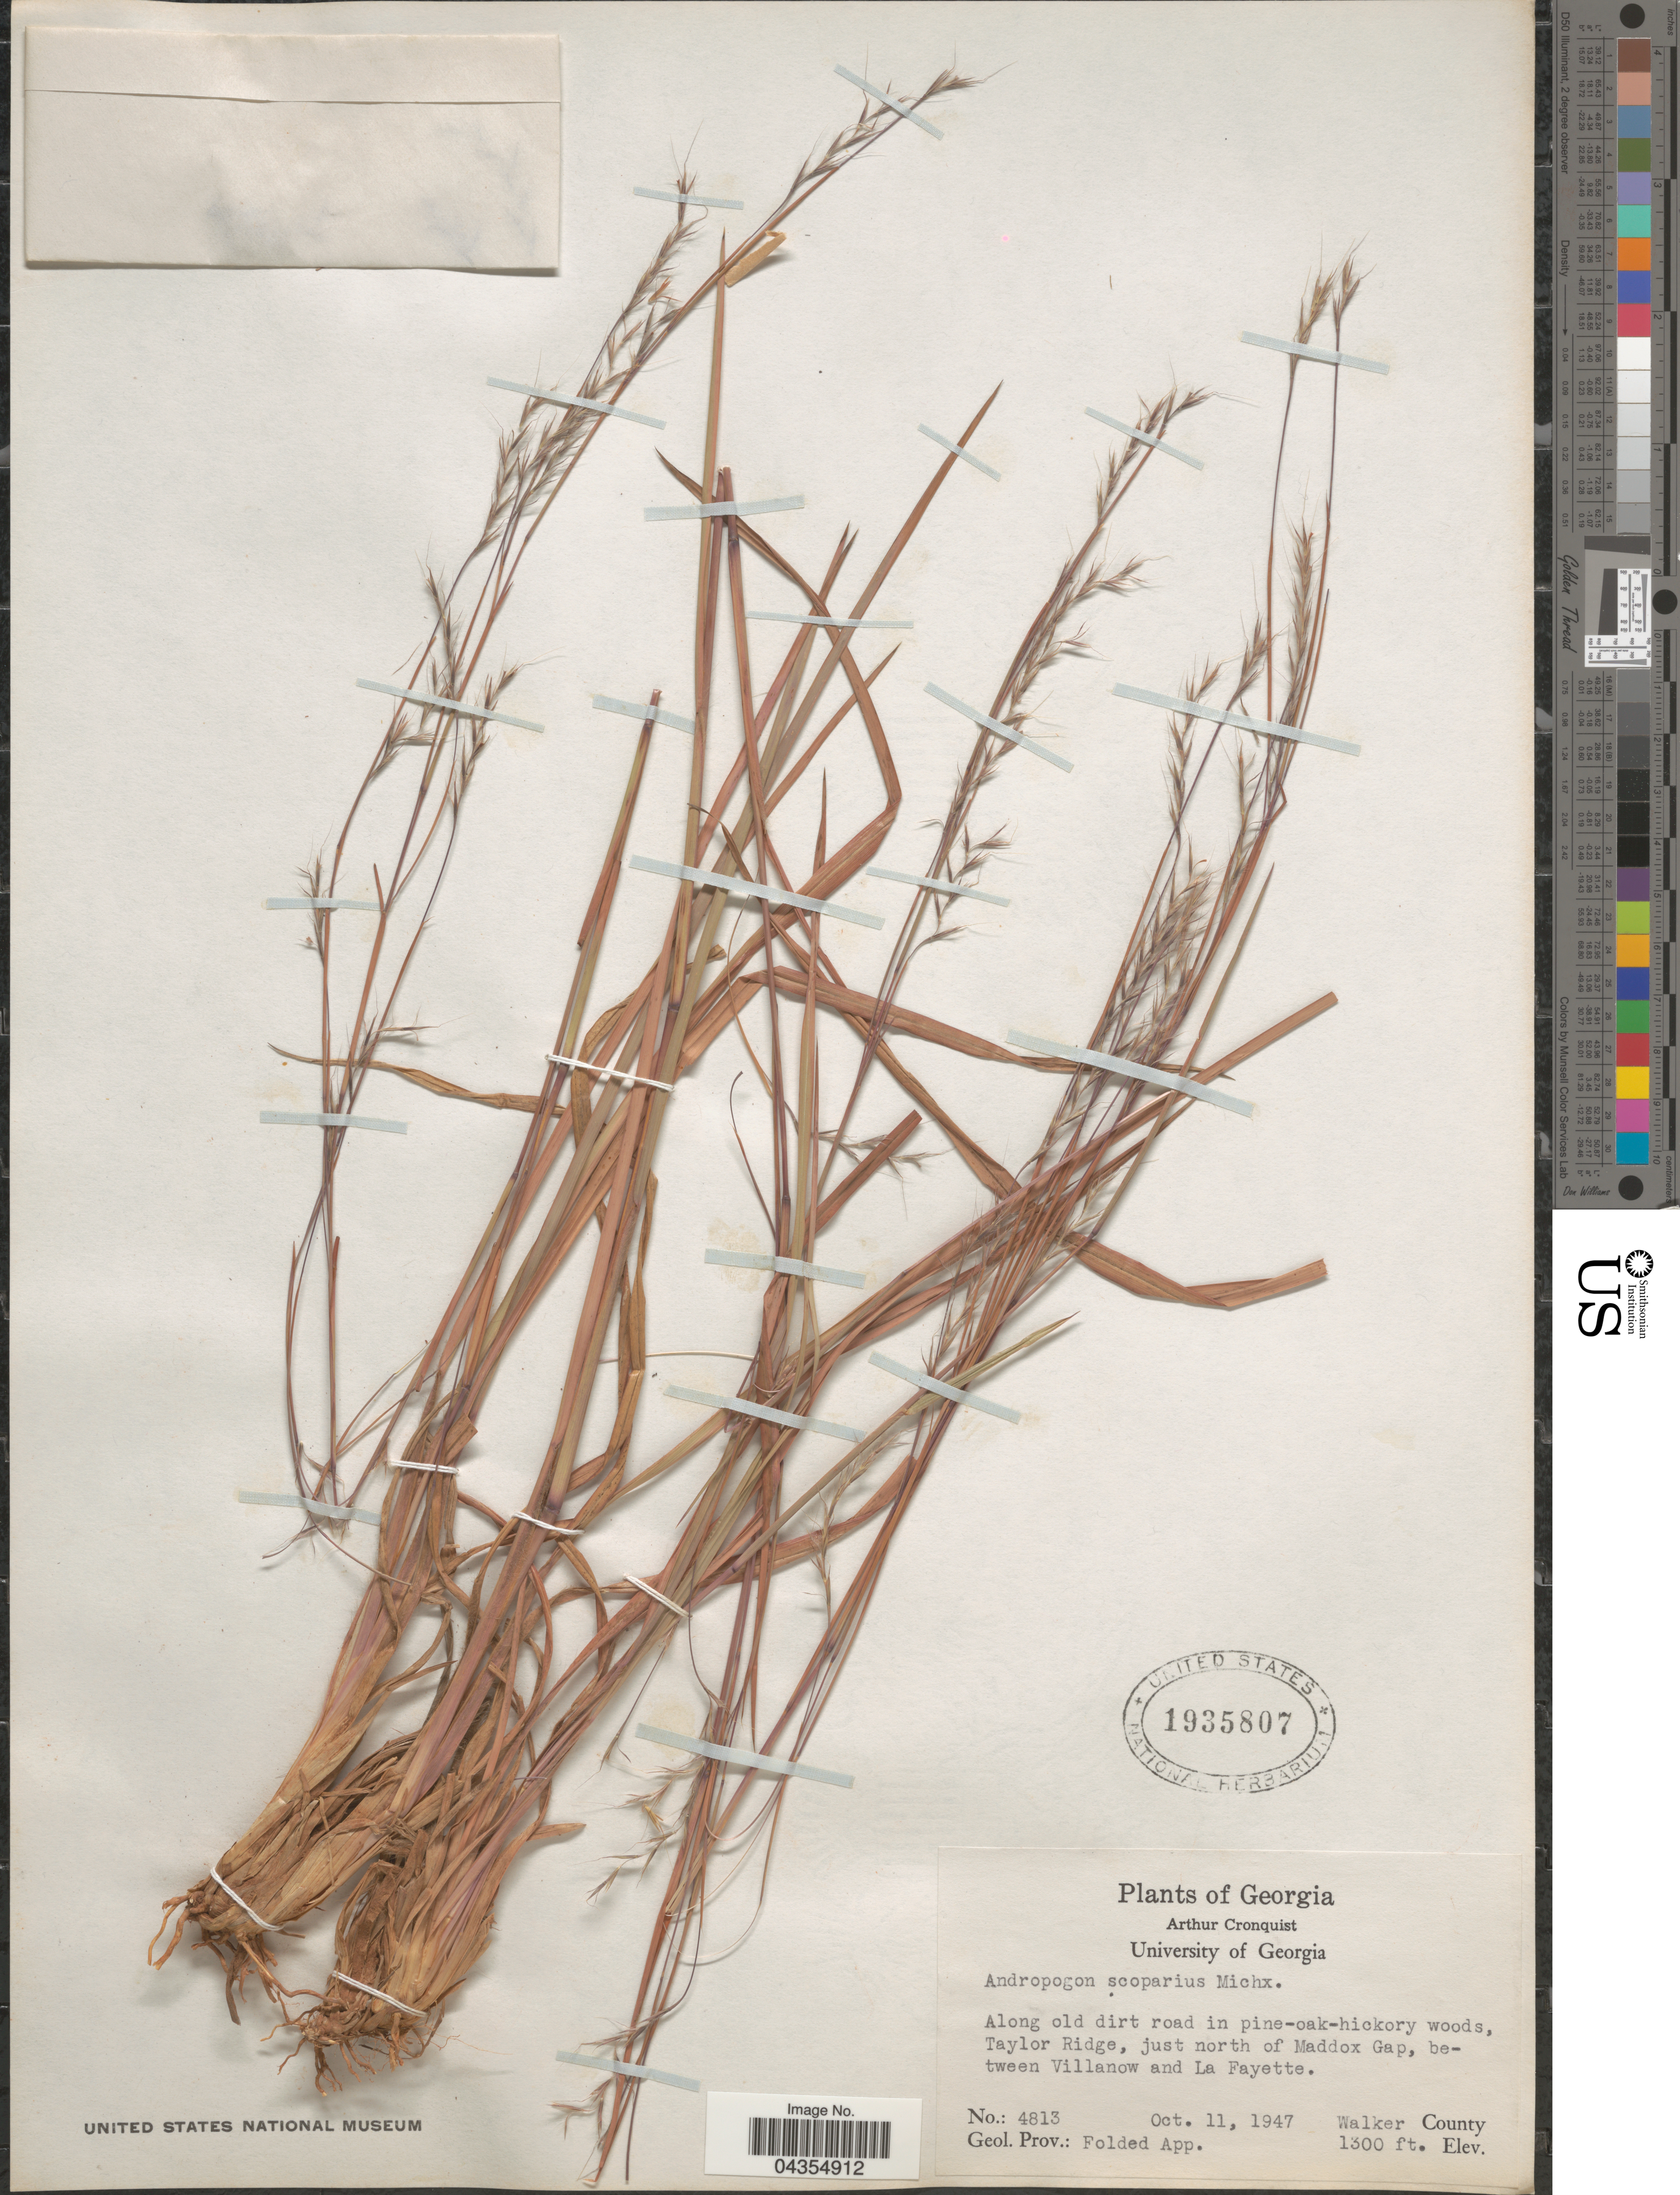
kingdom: Plantae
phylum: Tracheophyta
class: Liliopsida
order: Poales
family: Poaceae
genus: Schizachyrium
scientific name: Schizachyrium sanguineum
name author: (Retz.) Alston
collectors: A. J. Cronquist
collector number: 4813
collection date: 1947-10-11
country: United States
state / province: Georgia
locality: Taylor Ridge, just north of Maddox Gap, between Villanow and La Fayette. Walker County. Geol. Prov.: Folded App.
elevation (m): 396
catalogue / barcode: US 1935807